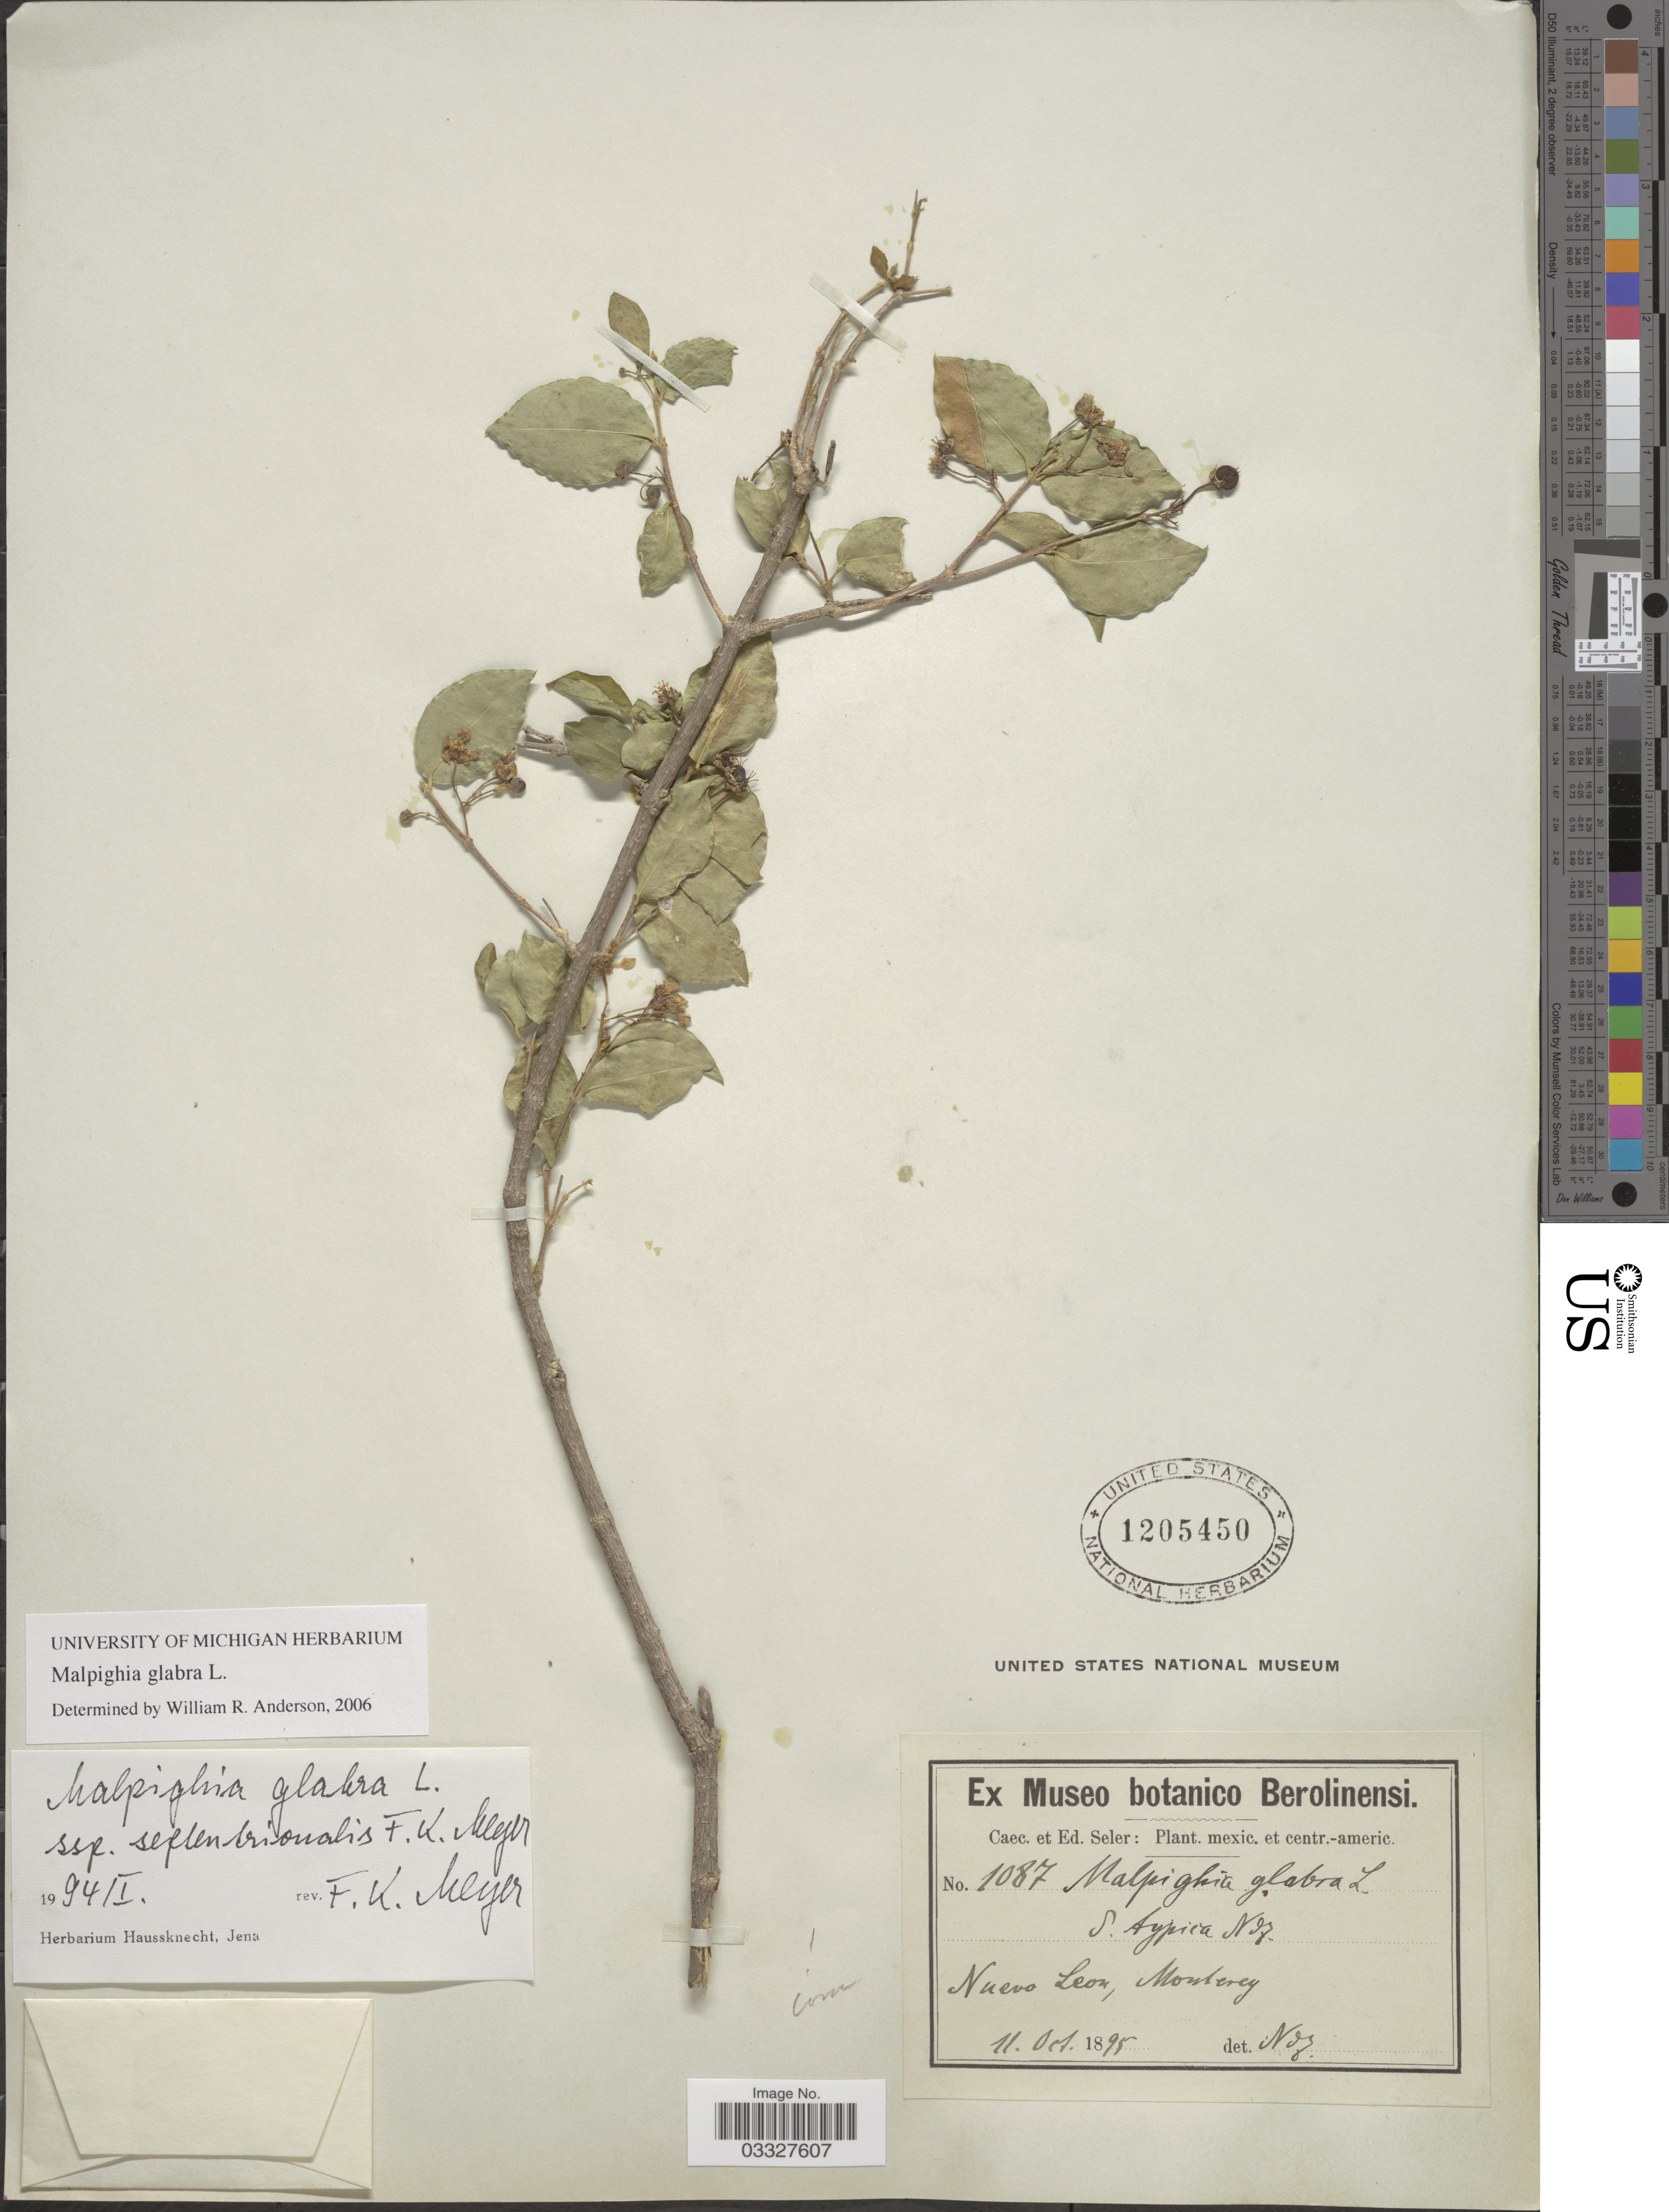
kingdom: Plantae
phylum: Tracheophyta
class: Magnoliopsida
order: Malpighiales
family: Malpighiaceae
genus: Malpighia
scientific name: Malpighia glabra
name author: L.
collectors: C. Seler & E. G. Seler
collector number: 1087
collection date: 1895-10-11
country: Mexico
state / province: Nuevo León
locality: Monterey.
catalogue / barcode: US 1205450